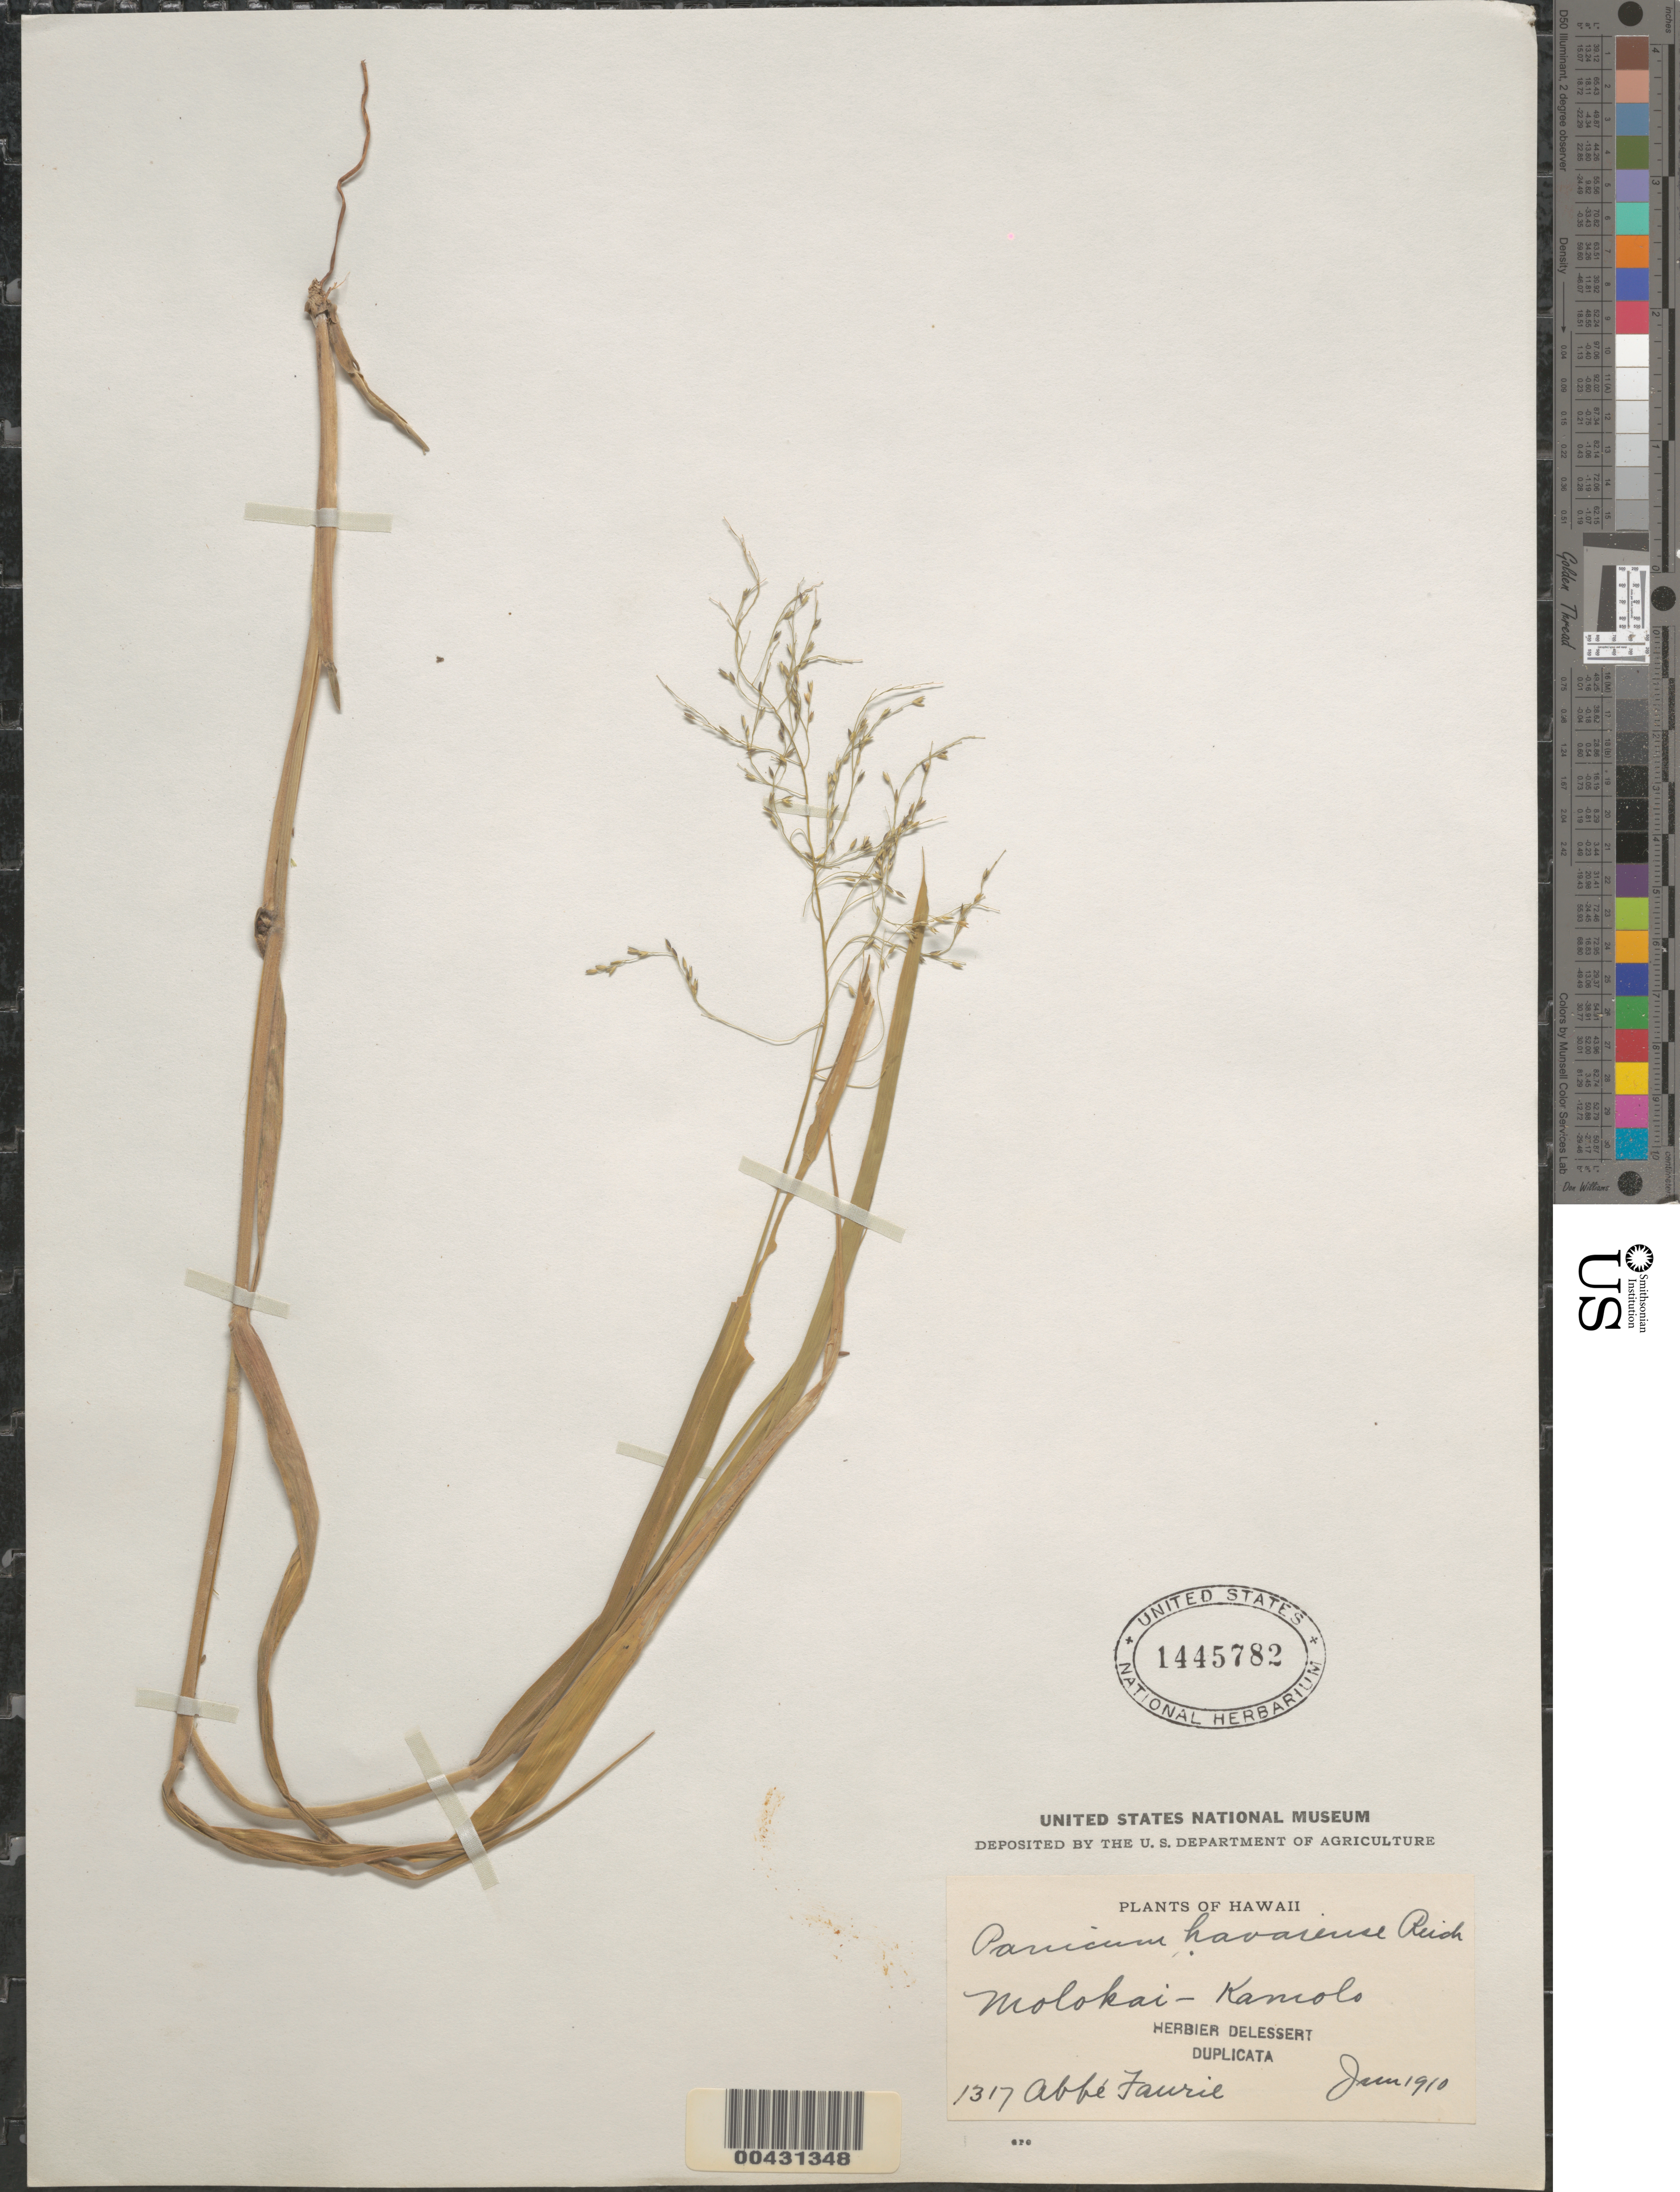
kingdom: Plantae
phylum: Tracheophyta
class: Liliopsida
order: Poales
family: Poaceae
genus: Panicum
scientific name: Panicum nephelophilum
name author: Gaudich.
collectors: A. Faurie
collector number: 1317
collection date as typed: Jun 1910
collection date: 1910-06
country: United States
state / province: Hawaii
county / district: Maui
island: Moloka'i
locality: Kamolo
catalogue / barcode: US 1445782